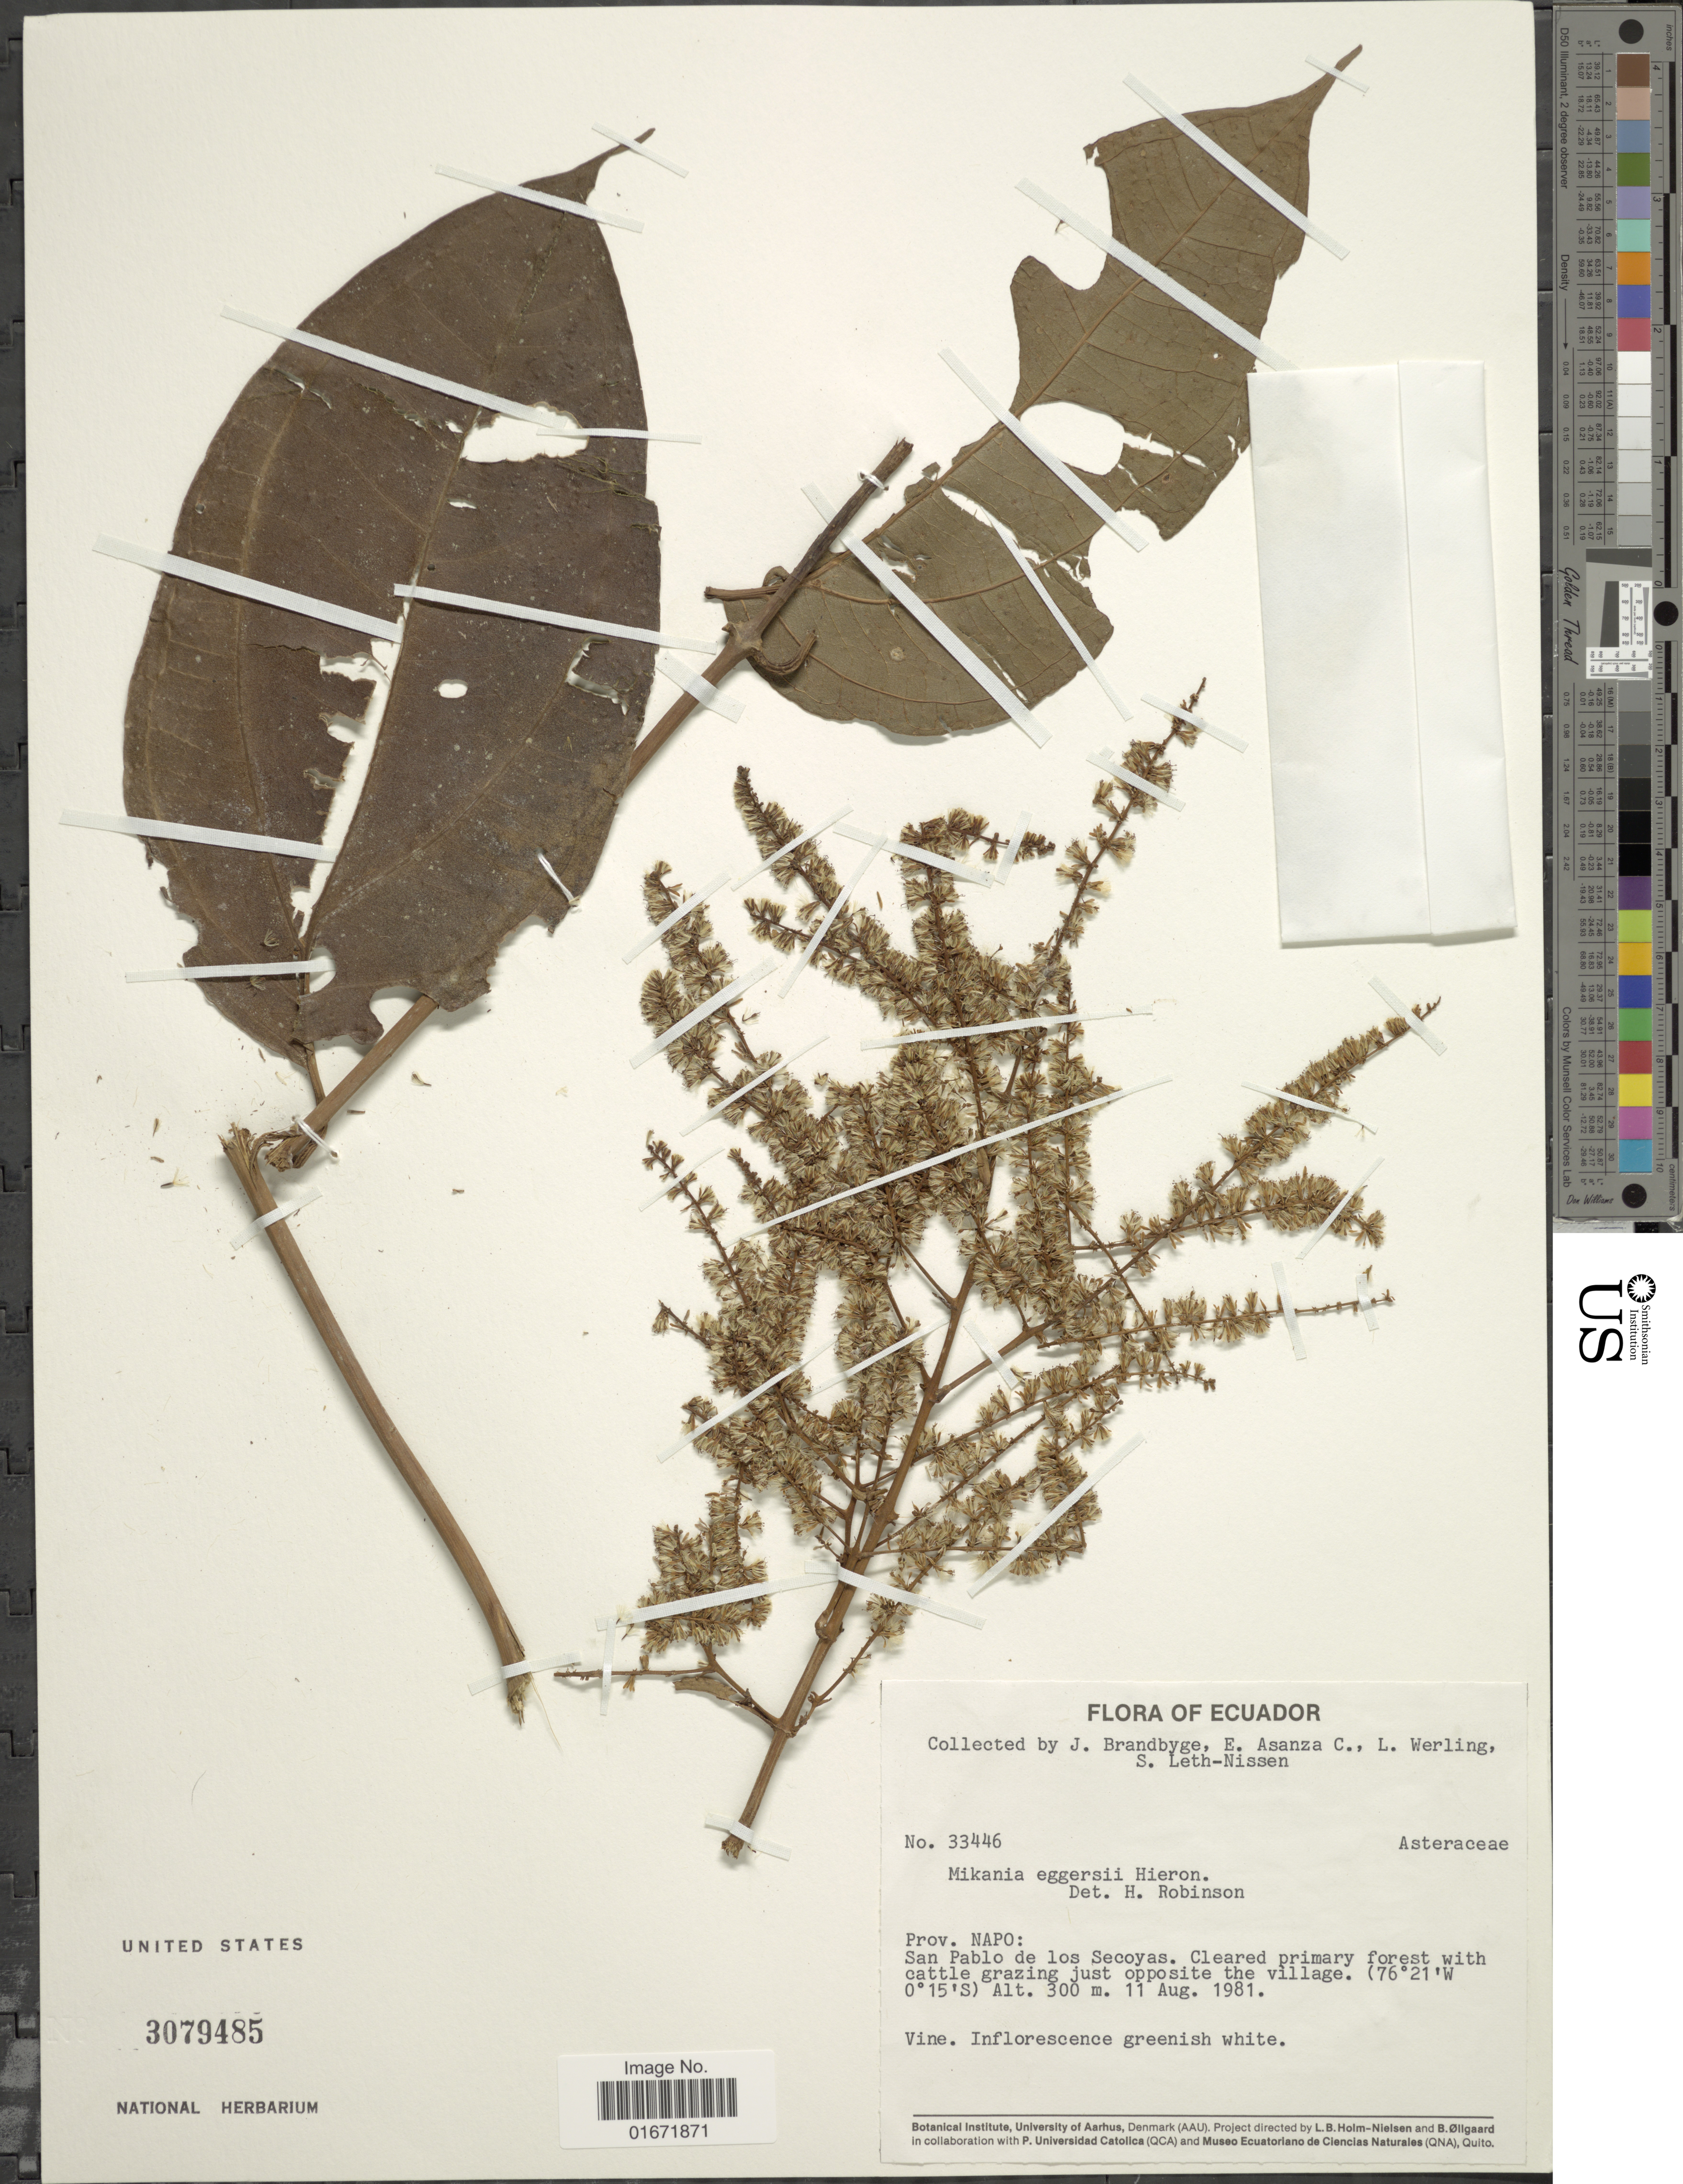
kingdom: Plantae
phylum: Tracheophyta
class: Magnoliopsida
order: Asterales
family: Asteraceae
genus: Mikania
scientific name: Mikania leiostachya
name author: Benth.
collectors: J. Brandbyge, E. Asanza C., L. Werling & S. Leth-Nissen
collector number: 33446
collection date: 1981-08-11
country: Ecuador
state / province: Napo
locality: Prov. Napo: San Pablo de los Secoyas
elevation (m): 300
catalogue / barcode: US 3079485